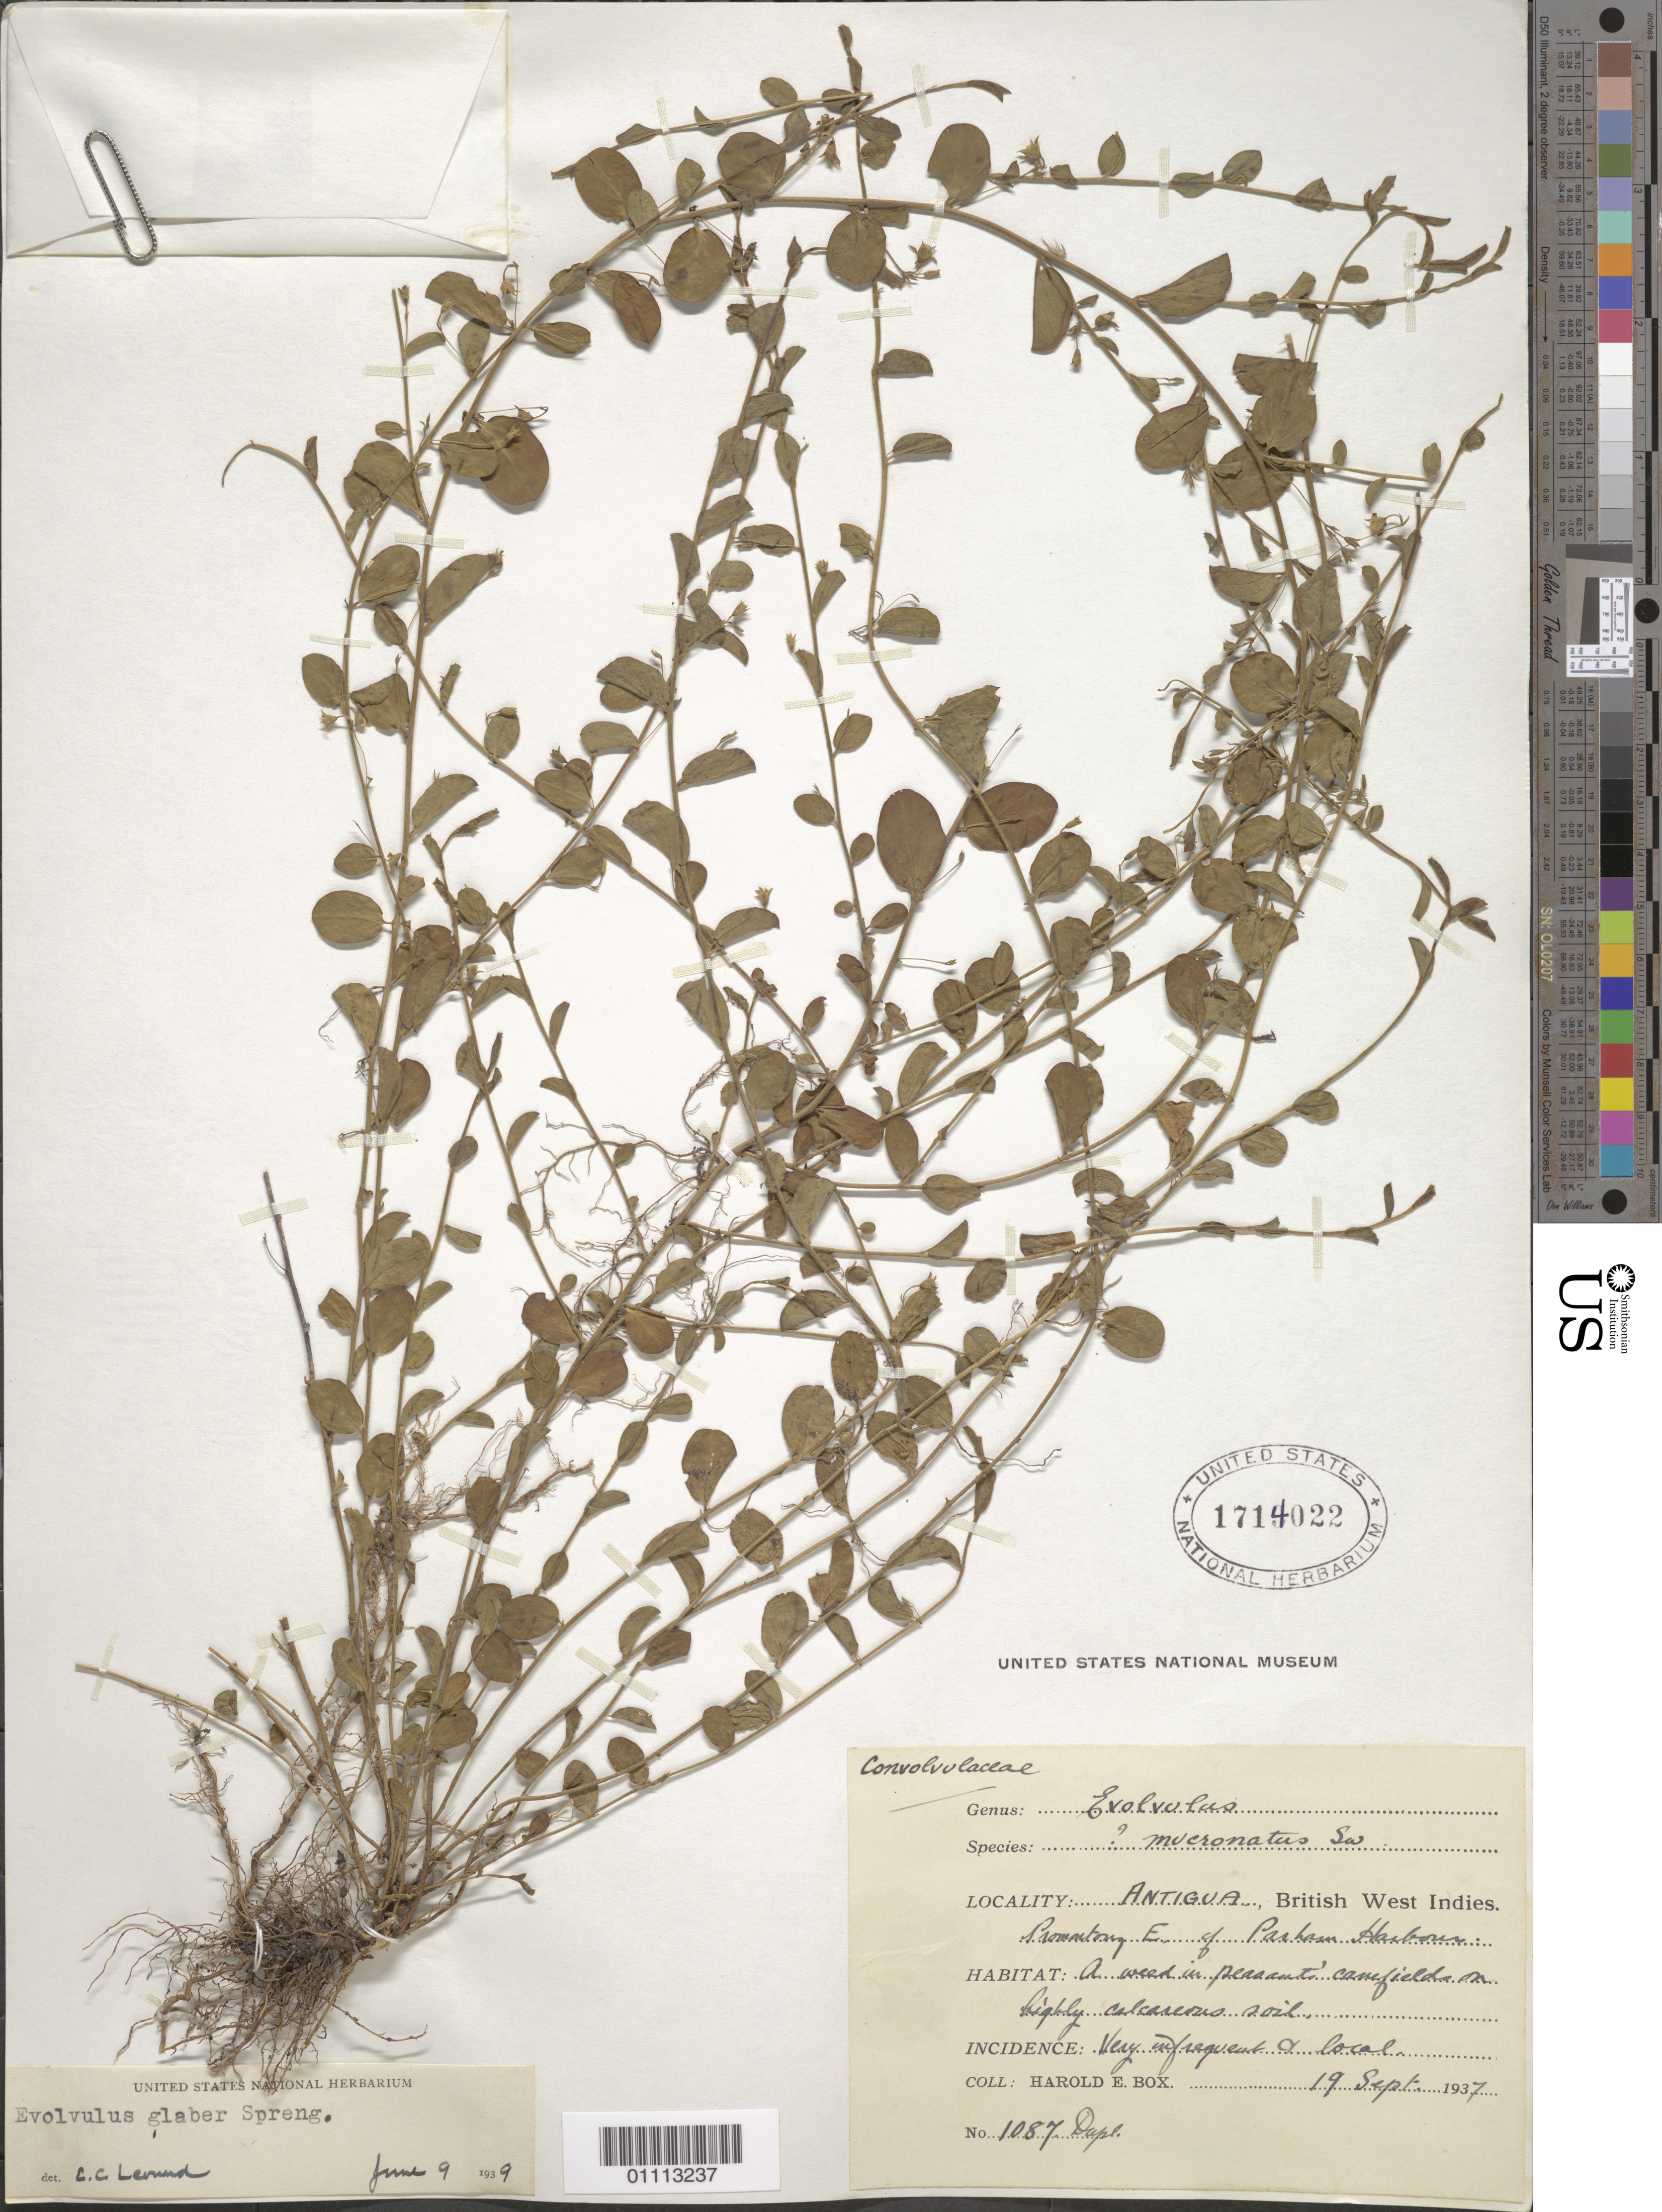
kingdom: Plantae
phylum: Tracheophyta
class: Magnoliopsida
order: Solanales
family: Convolvulaceae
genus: Evolvulus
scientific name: Evolvulus convolvuloides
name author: (Willd. ex Schult.) Stearn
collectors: H. E. Box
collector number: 1087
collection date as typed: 19 Sep 1937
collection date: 1937-09-19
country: Antigua and Barbuda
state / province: Saint Peter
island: Antigua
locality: Promontory E of Parham Harbour. A weed in peasants' canefields on highly calcareous soil.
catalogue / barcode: US 1714022